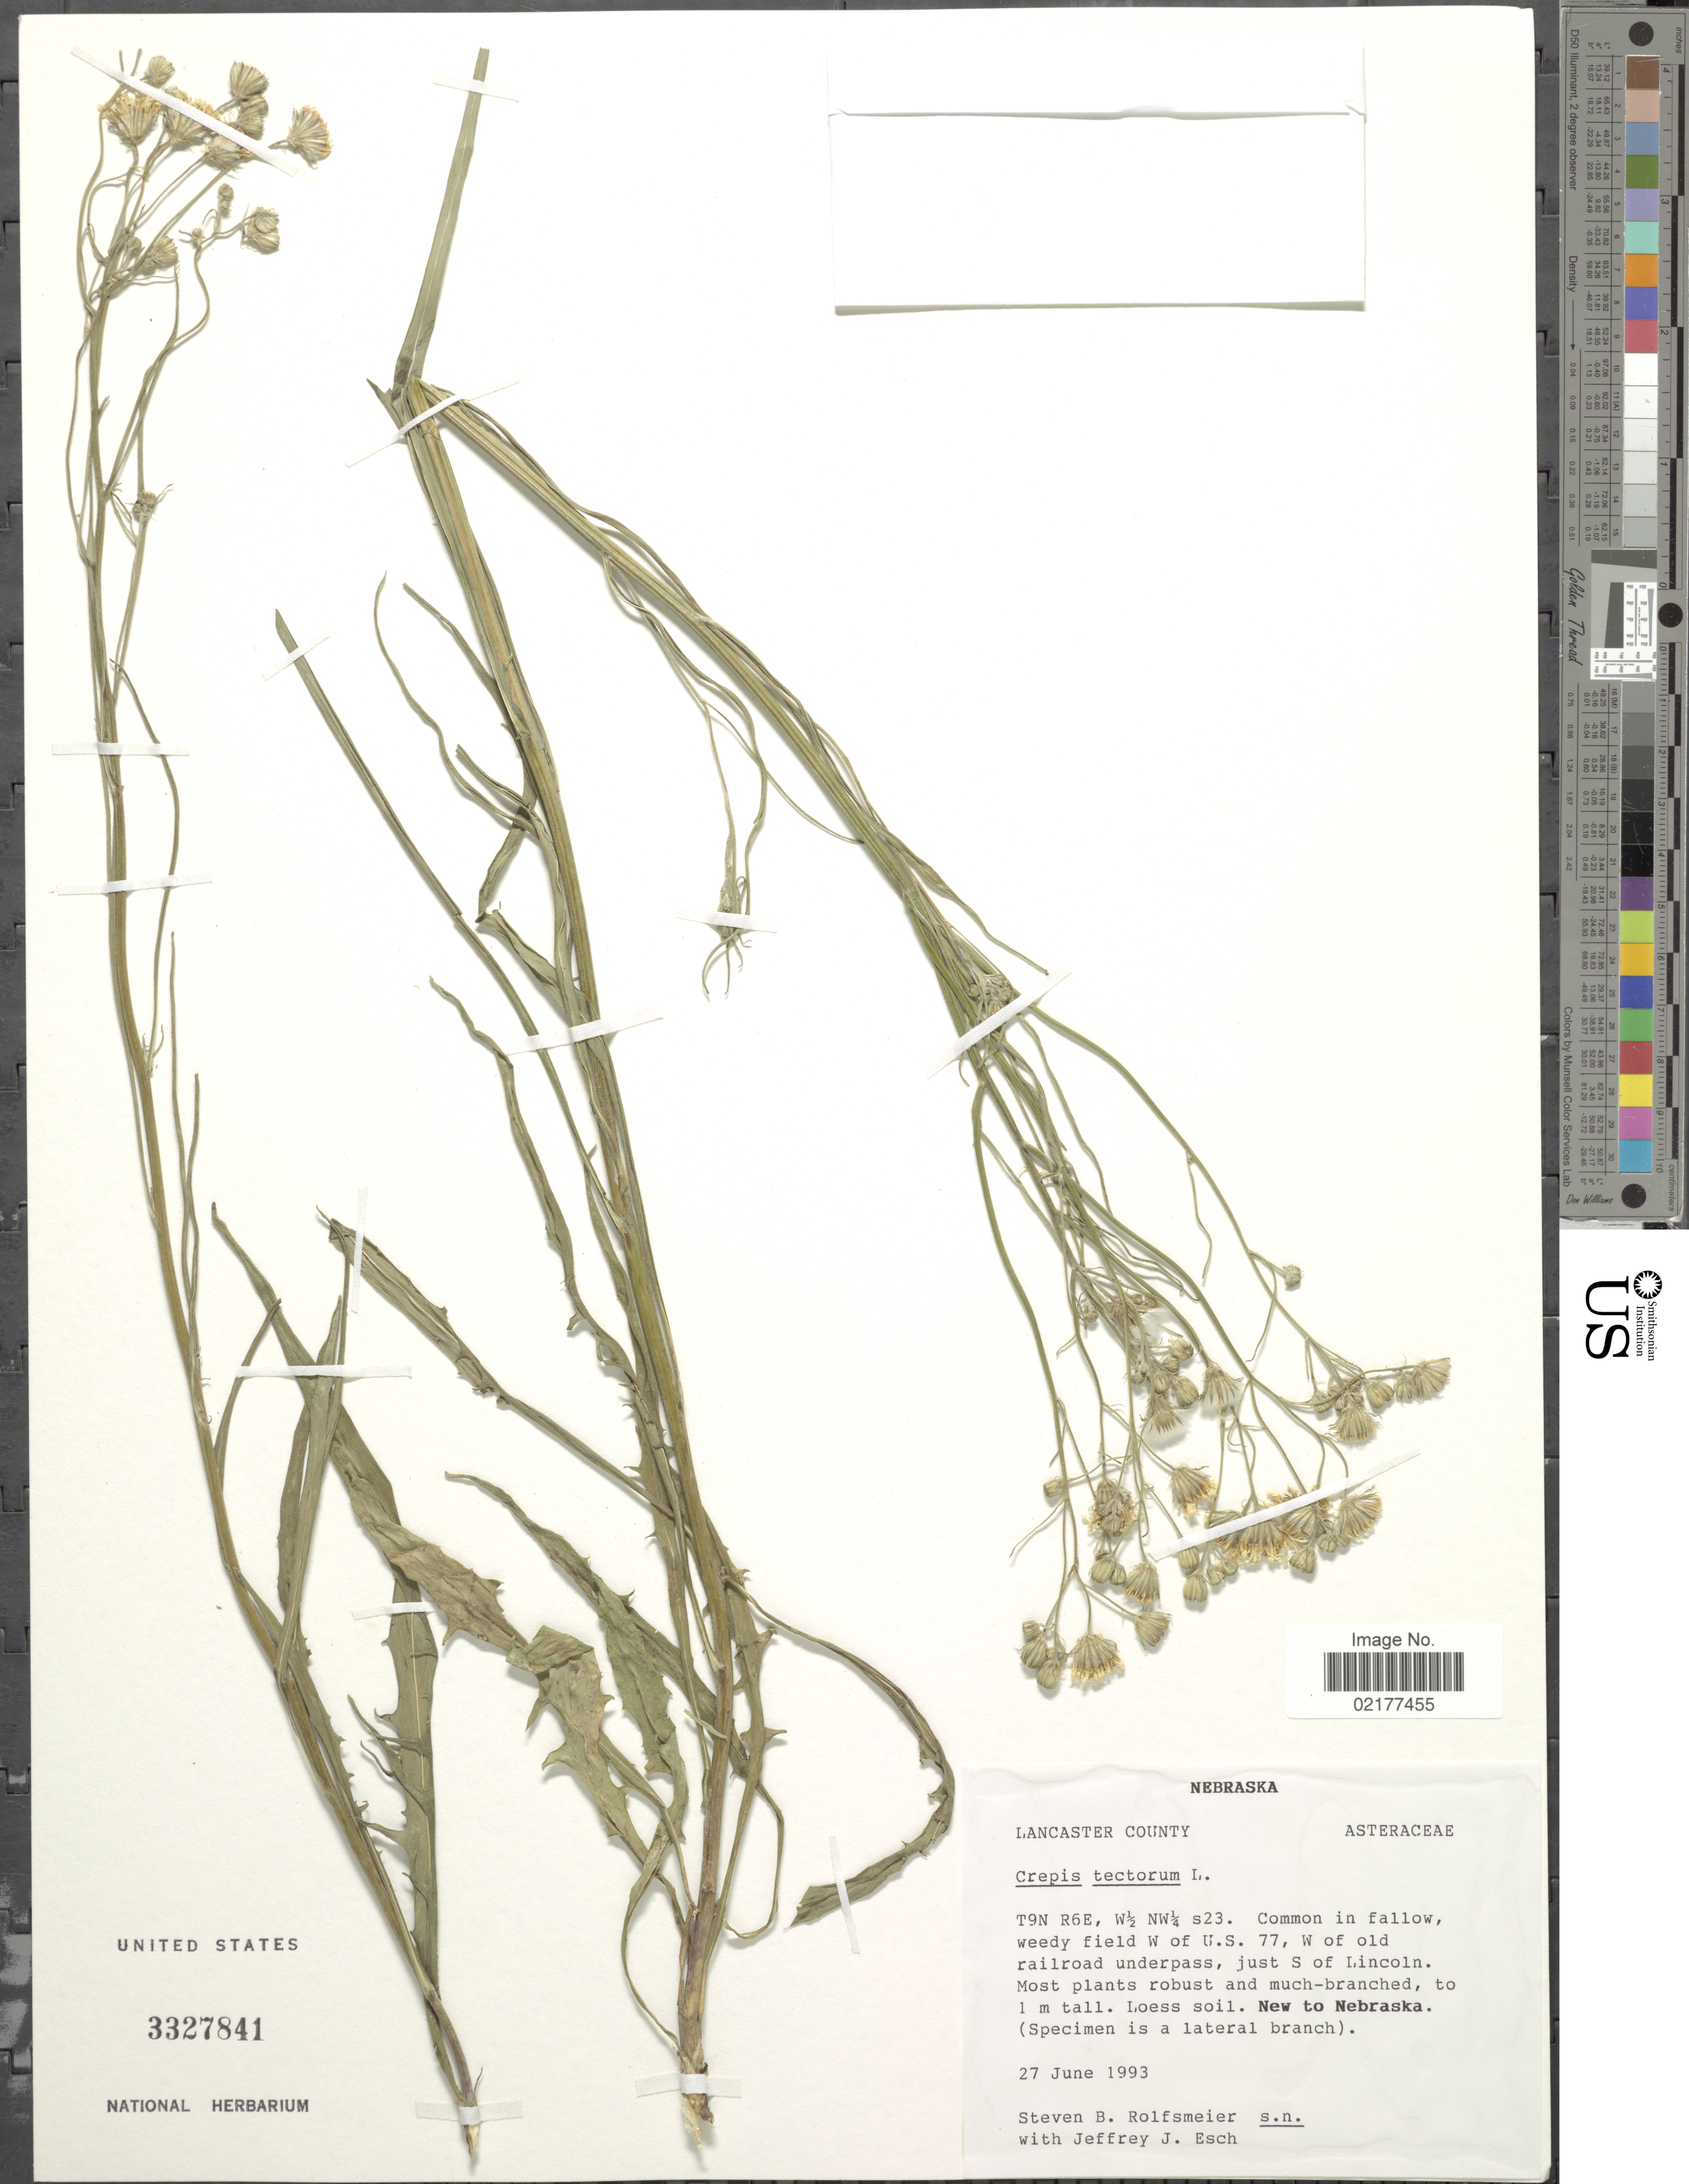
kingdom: Plantae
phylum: Tracheophyta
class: Magnoliopsida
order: Asterales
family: Asteraceae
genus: Crepis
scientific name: Crepis tectorum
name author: L.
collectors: S. Rolfsmeier & J. Esch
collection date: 1993-06-27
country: United States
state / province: Nebraska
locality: Lancaster County. T9N R6E, W½ NW¼ s23. W of U.S. 77, W of old railroad underpass, just S of Lincoln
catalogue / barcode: US 3327841